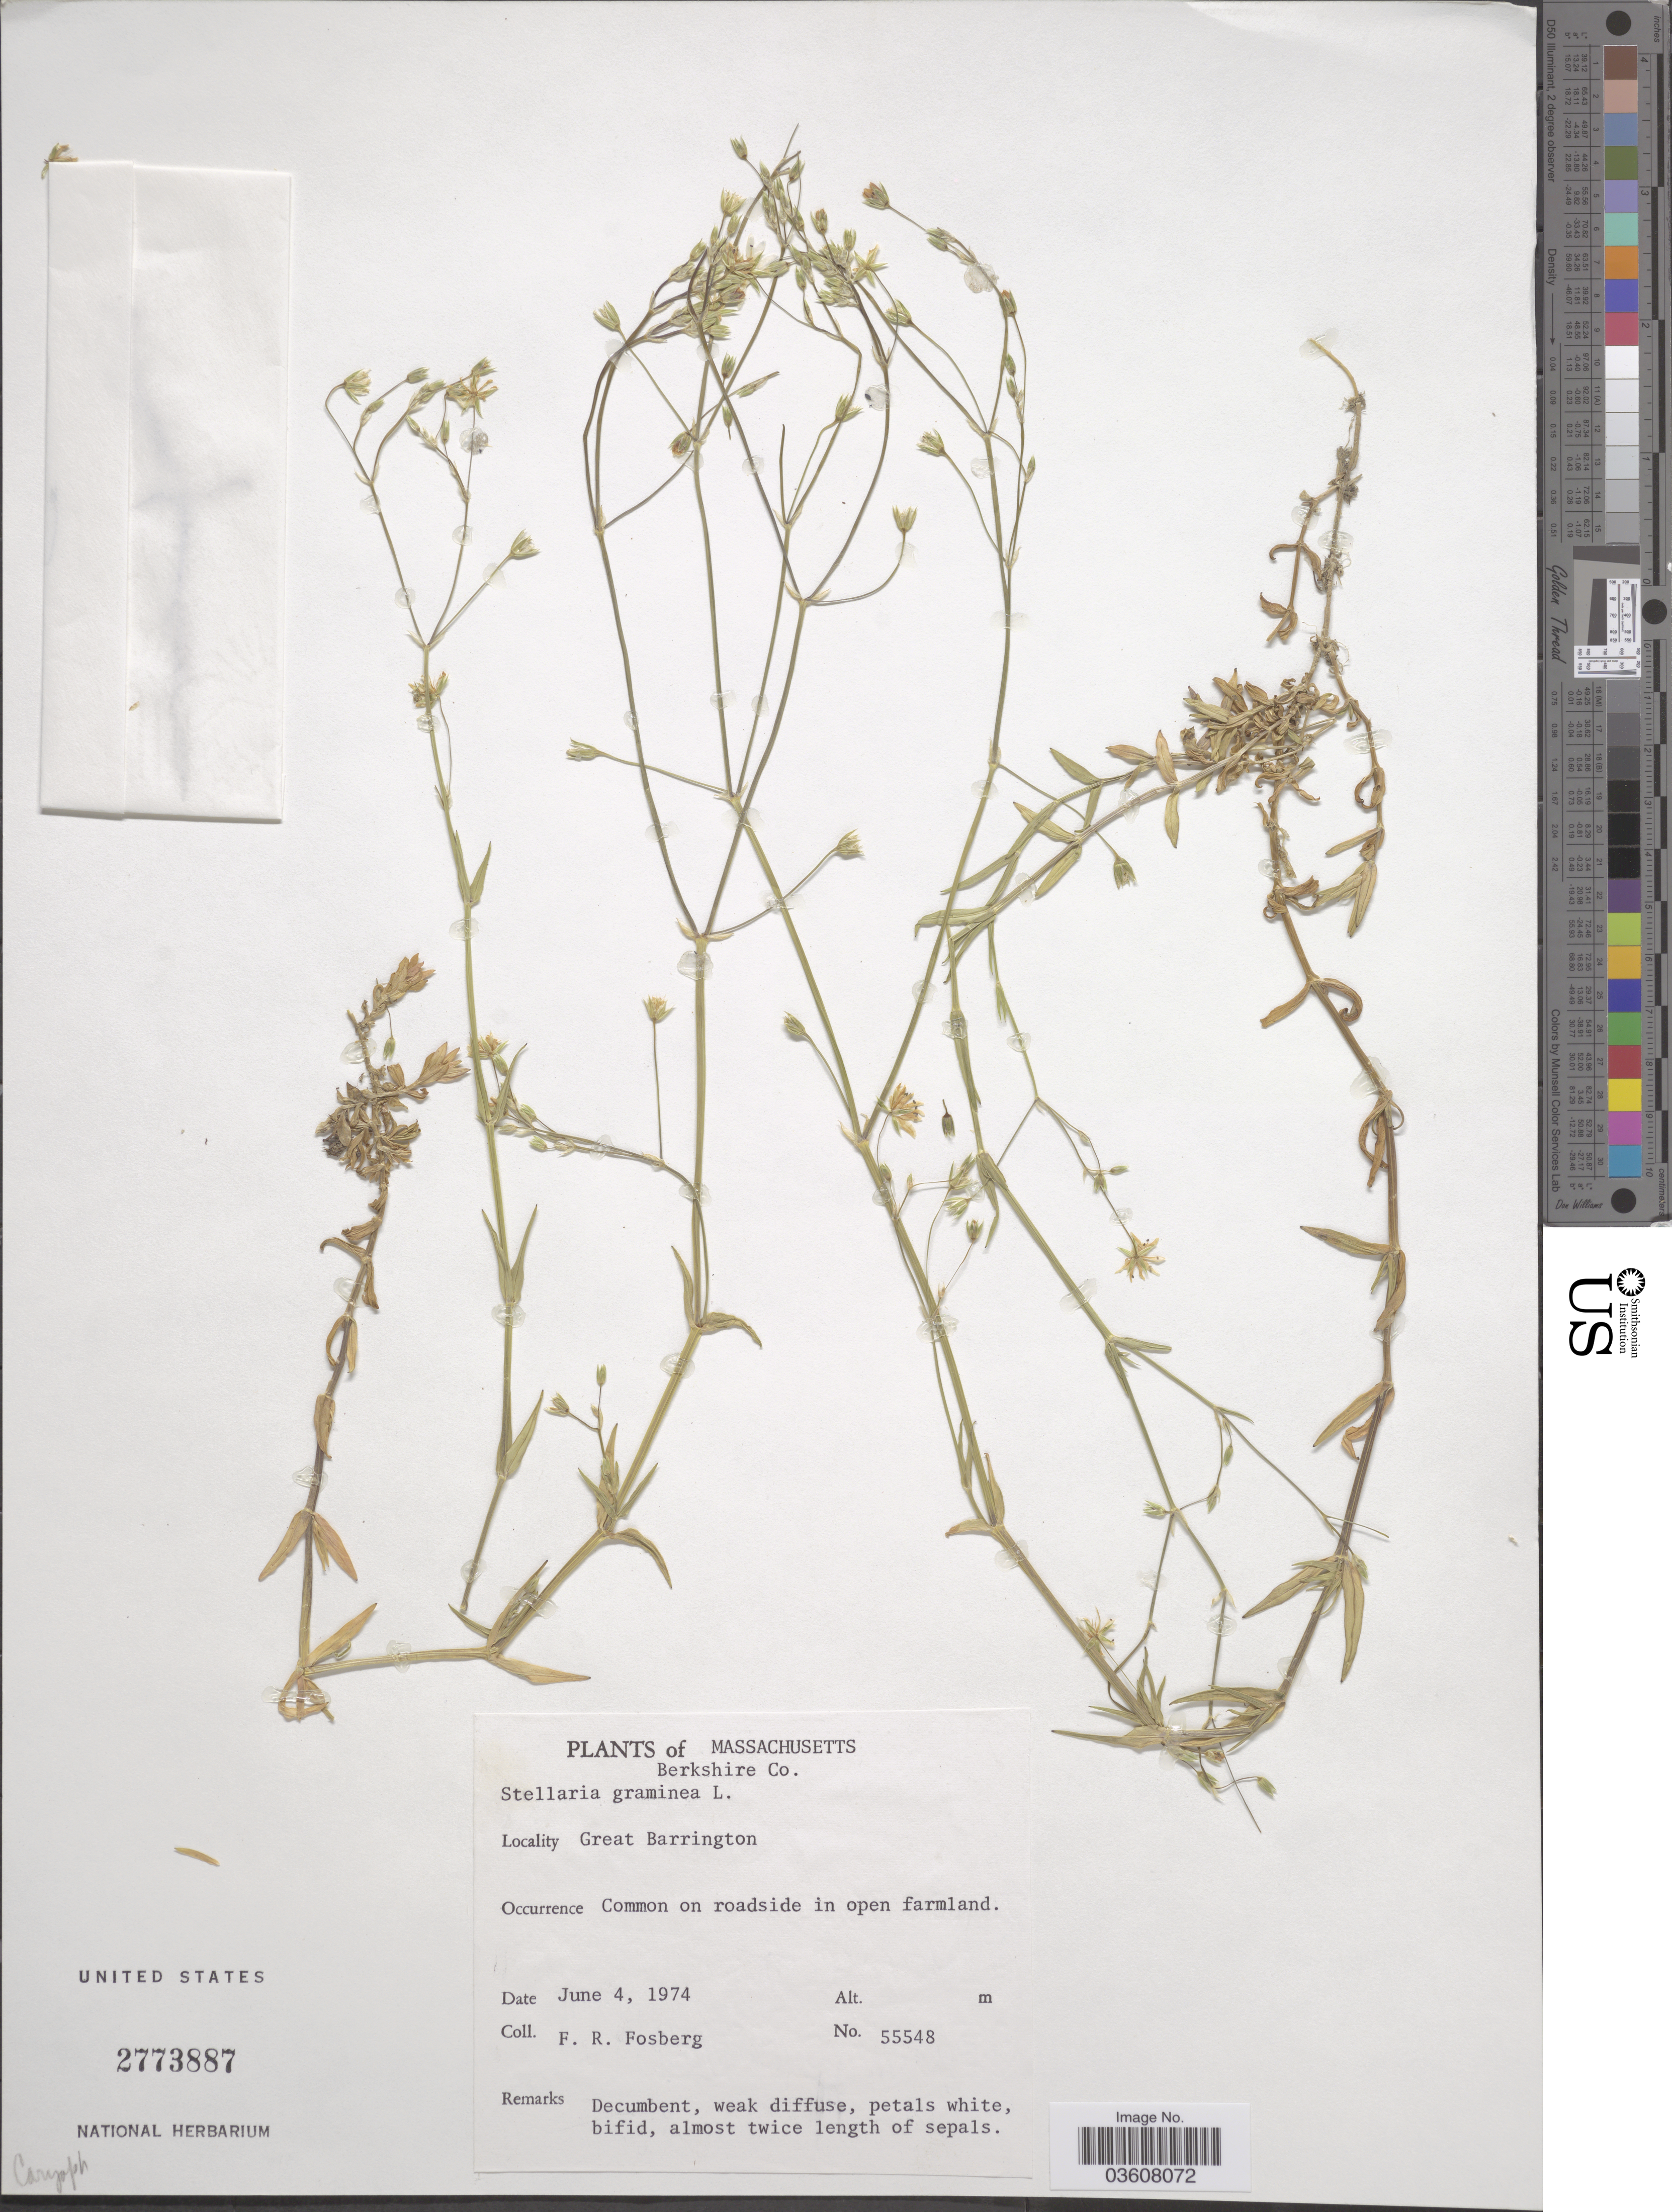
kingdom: Plantae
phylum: Tracheophyta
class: Magnoliopsida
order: Caryophyllales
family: Caryophyllaceae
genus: Stellaria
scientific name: Stellaria graminea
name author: L.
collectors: F. R. Fosberg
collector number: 55548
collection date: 1974-06-04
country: United States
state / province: Massachusetts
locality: Berkshire Co. Great Barrington.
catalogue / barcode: US 2773887